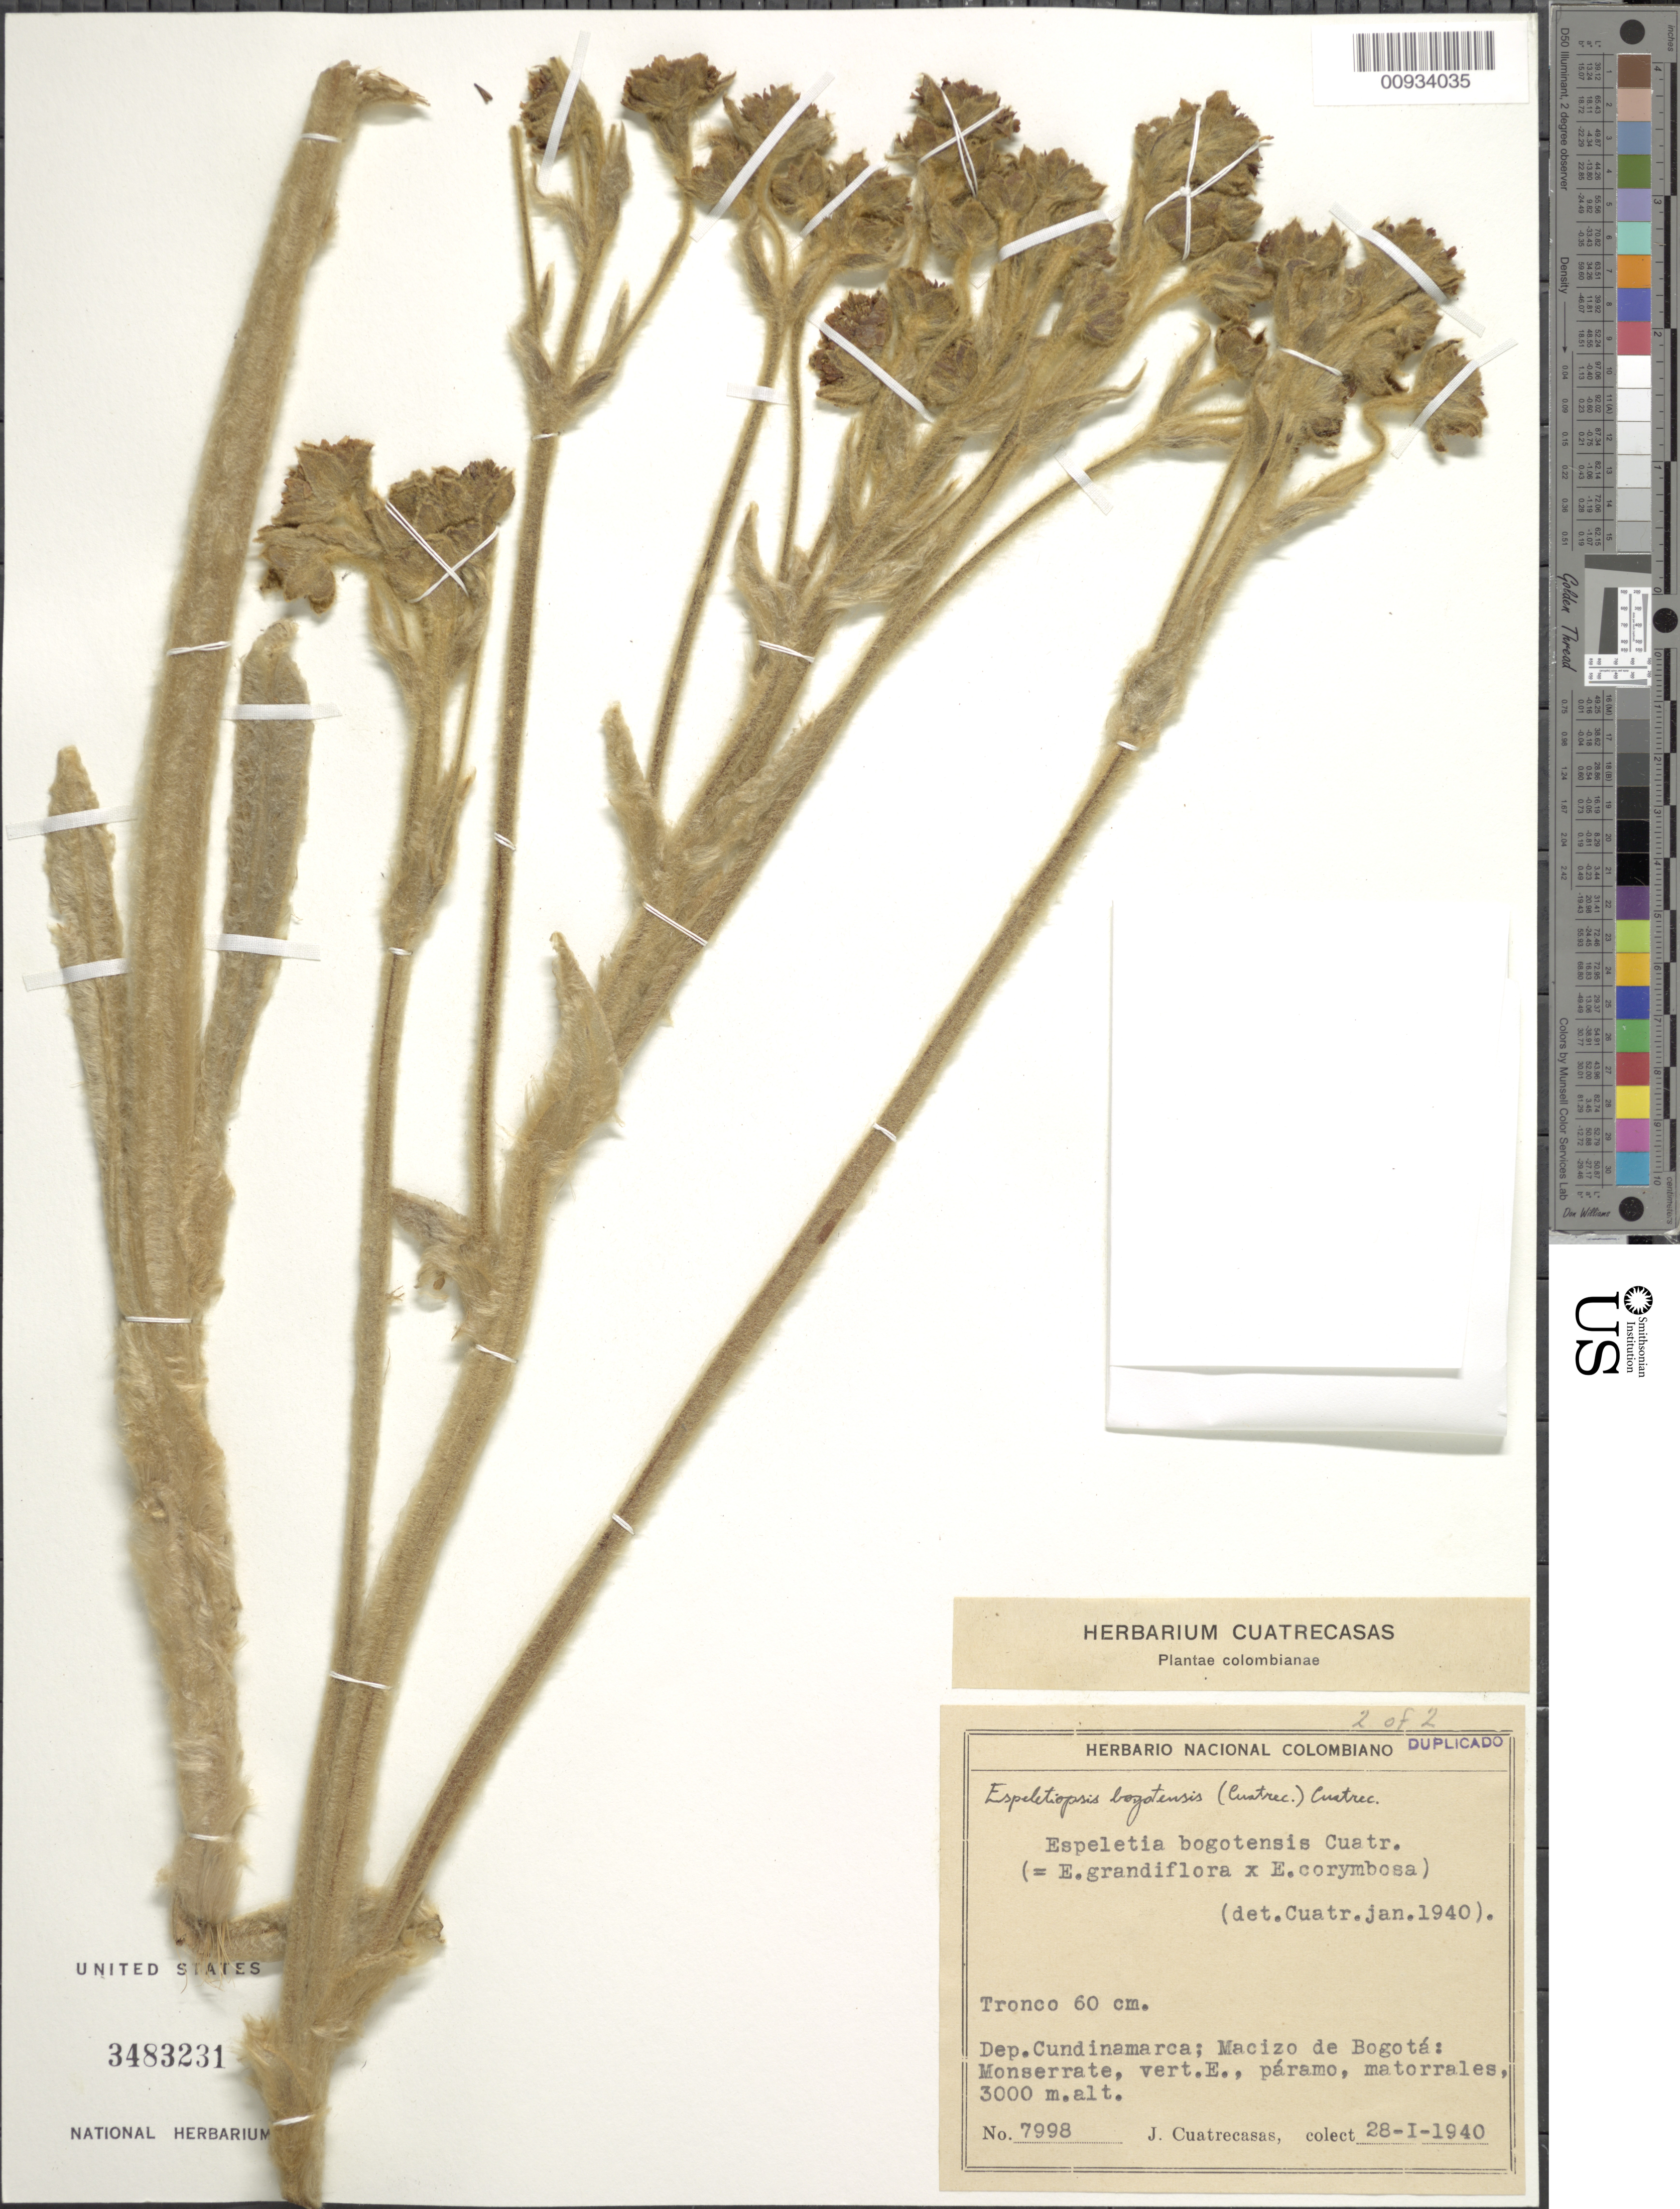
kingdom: Plantae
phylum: Tracheophyta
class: Magnoliopsida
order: Asterales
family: Asteraceae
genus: Espeletiopsis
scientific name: Espeletiopsis bogotensis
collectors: J. Cuatrecasas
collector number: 7998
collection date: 1940-01-28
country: Colombia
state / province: Cundinamarca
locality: Macizo de Bogota, Monserrate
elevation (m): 3000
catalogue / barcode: US 3483231